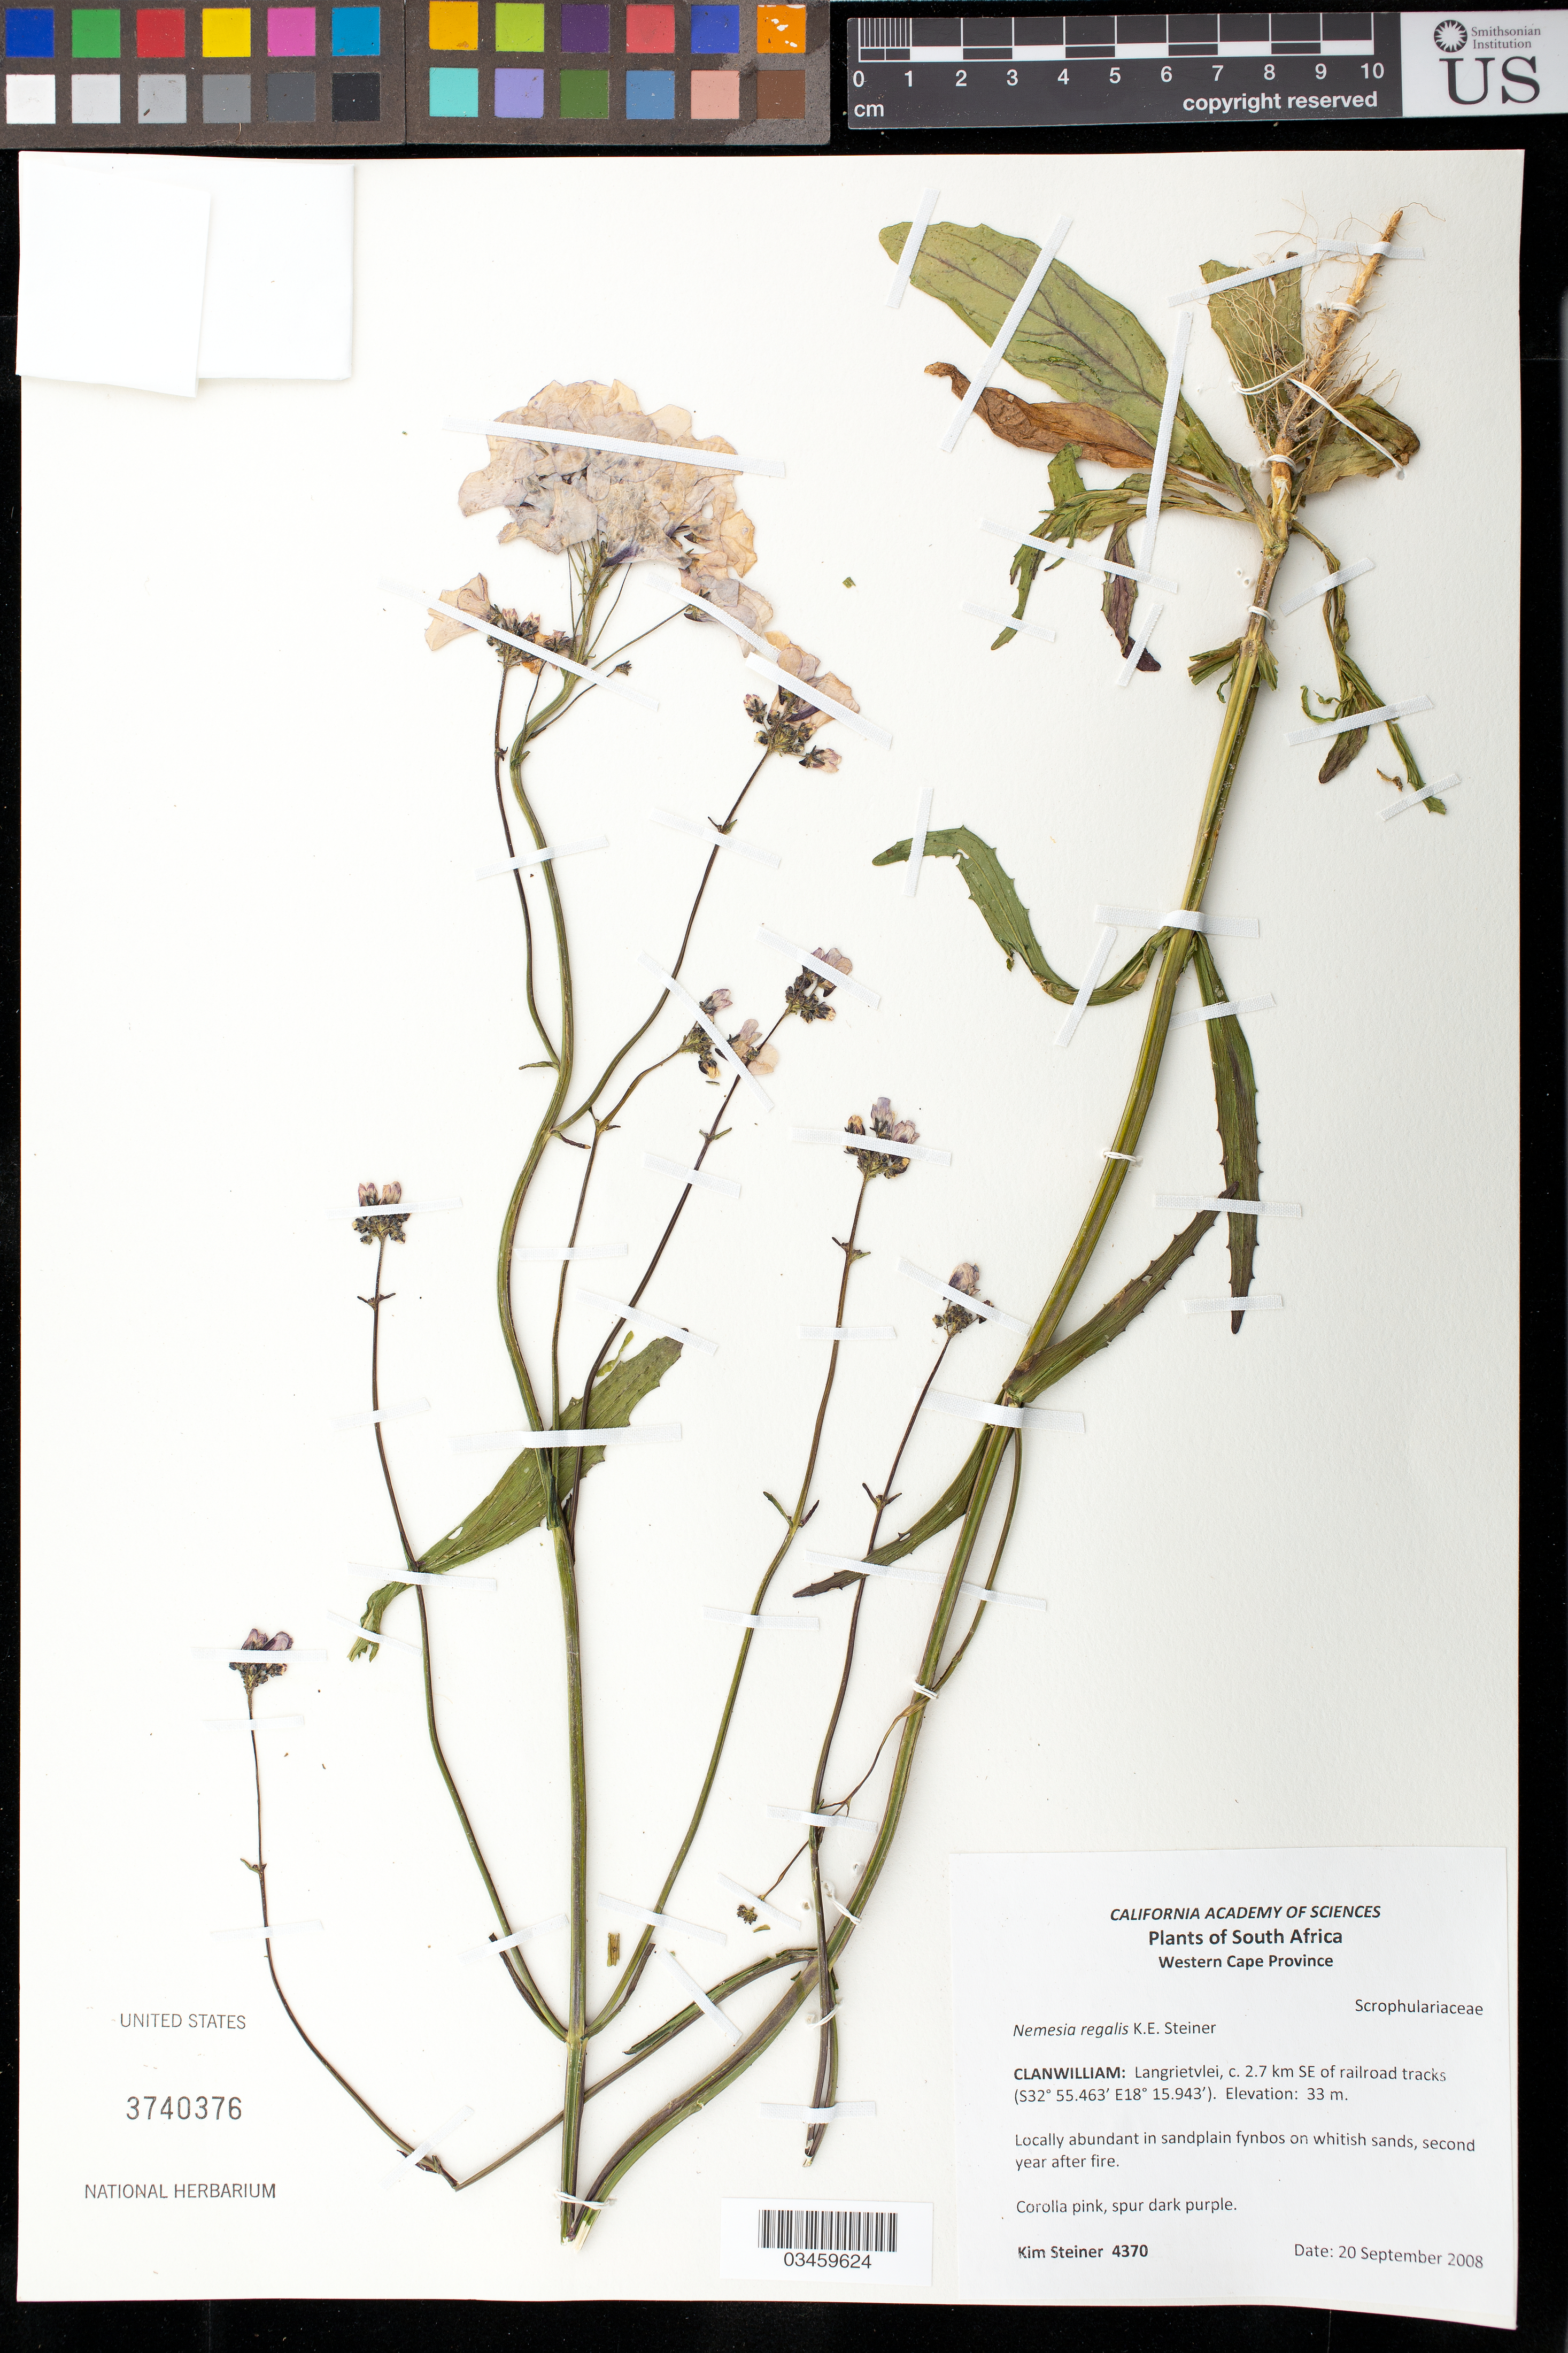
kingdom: Plantae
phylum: Tracheophyta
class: Magnoliopsida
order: Lamiales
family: Scrophulariaceae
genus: Nemesia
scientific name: Nemesia regalis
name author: K.E. Steiner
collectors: K. Steiner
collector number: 4370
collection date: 2008-09-20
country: South Africa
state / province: Western Cape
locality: Clanwilliam, Langrietvlei, 2.7 km SE of railroad tracks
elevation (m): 33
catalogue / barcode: US 3740376